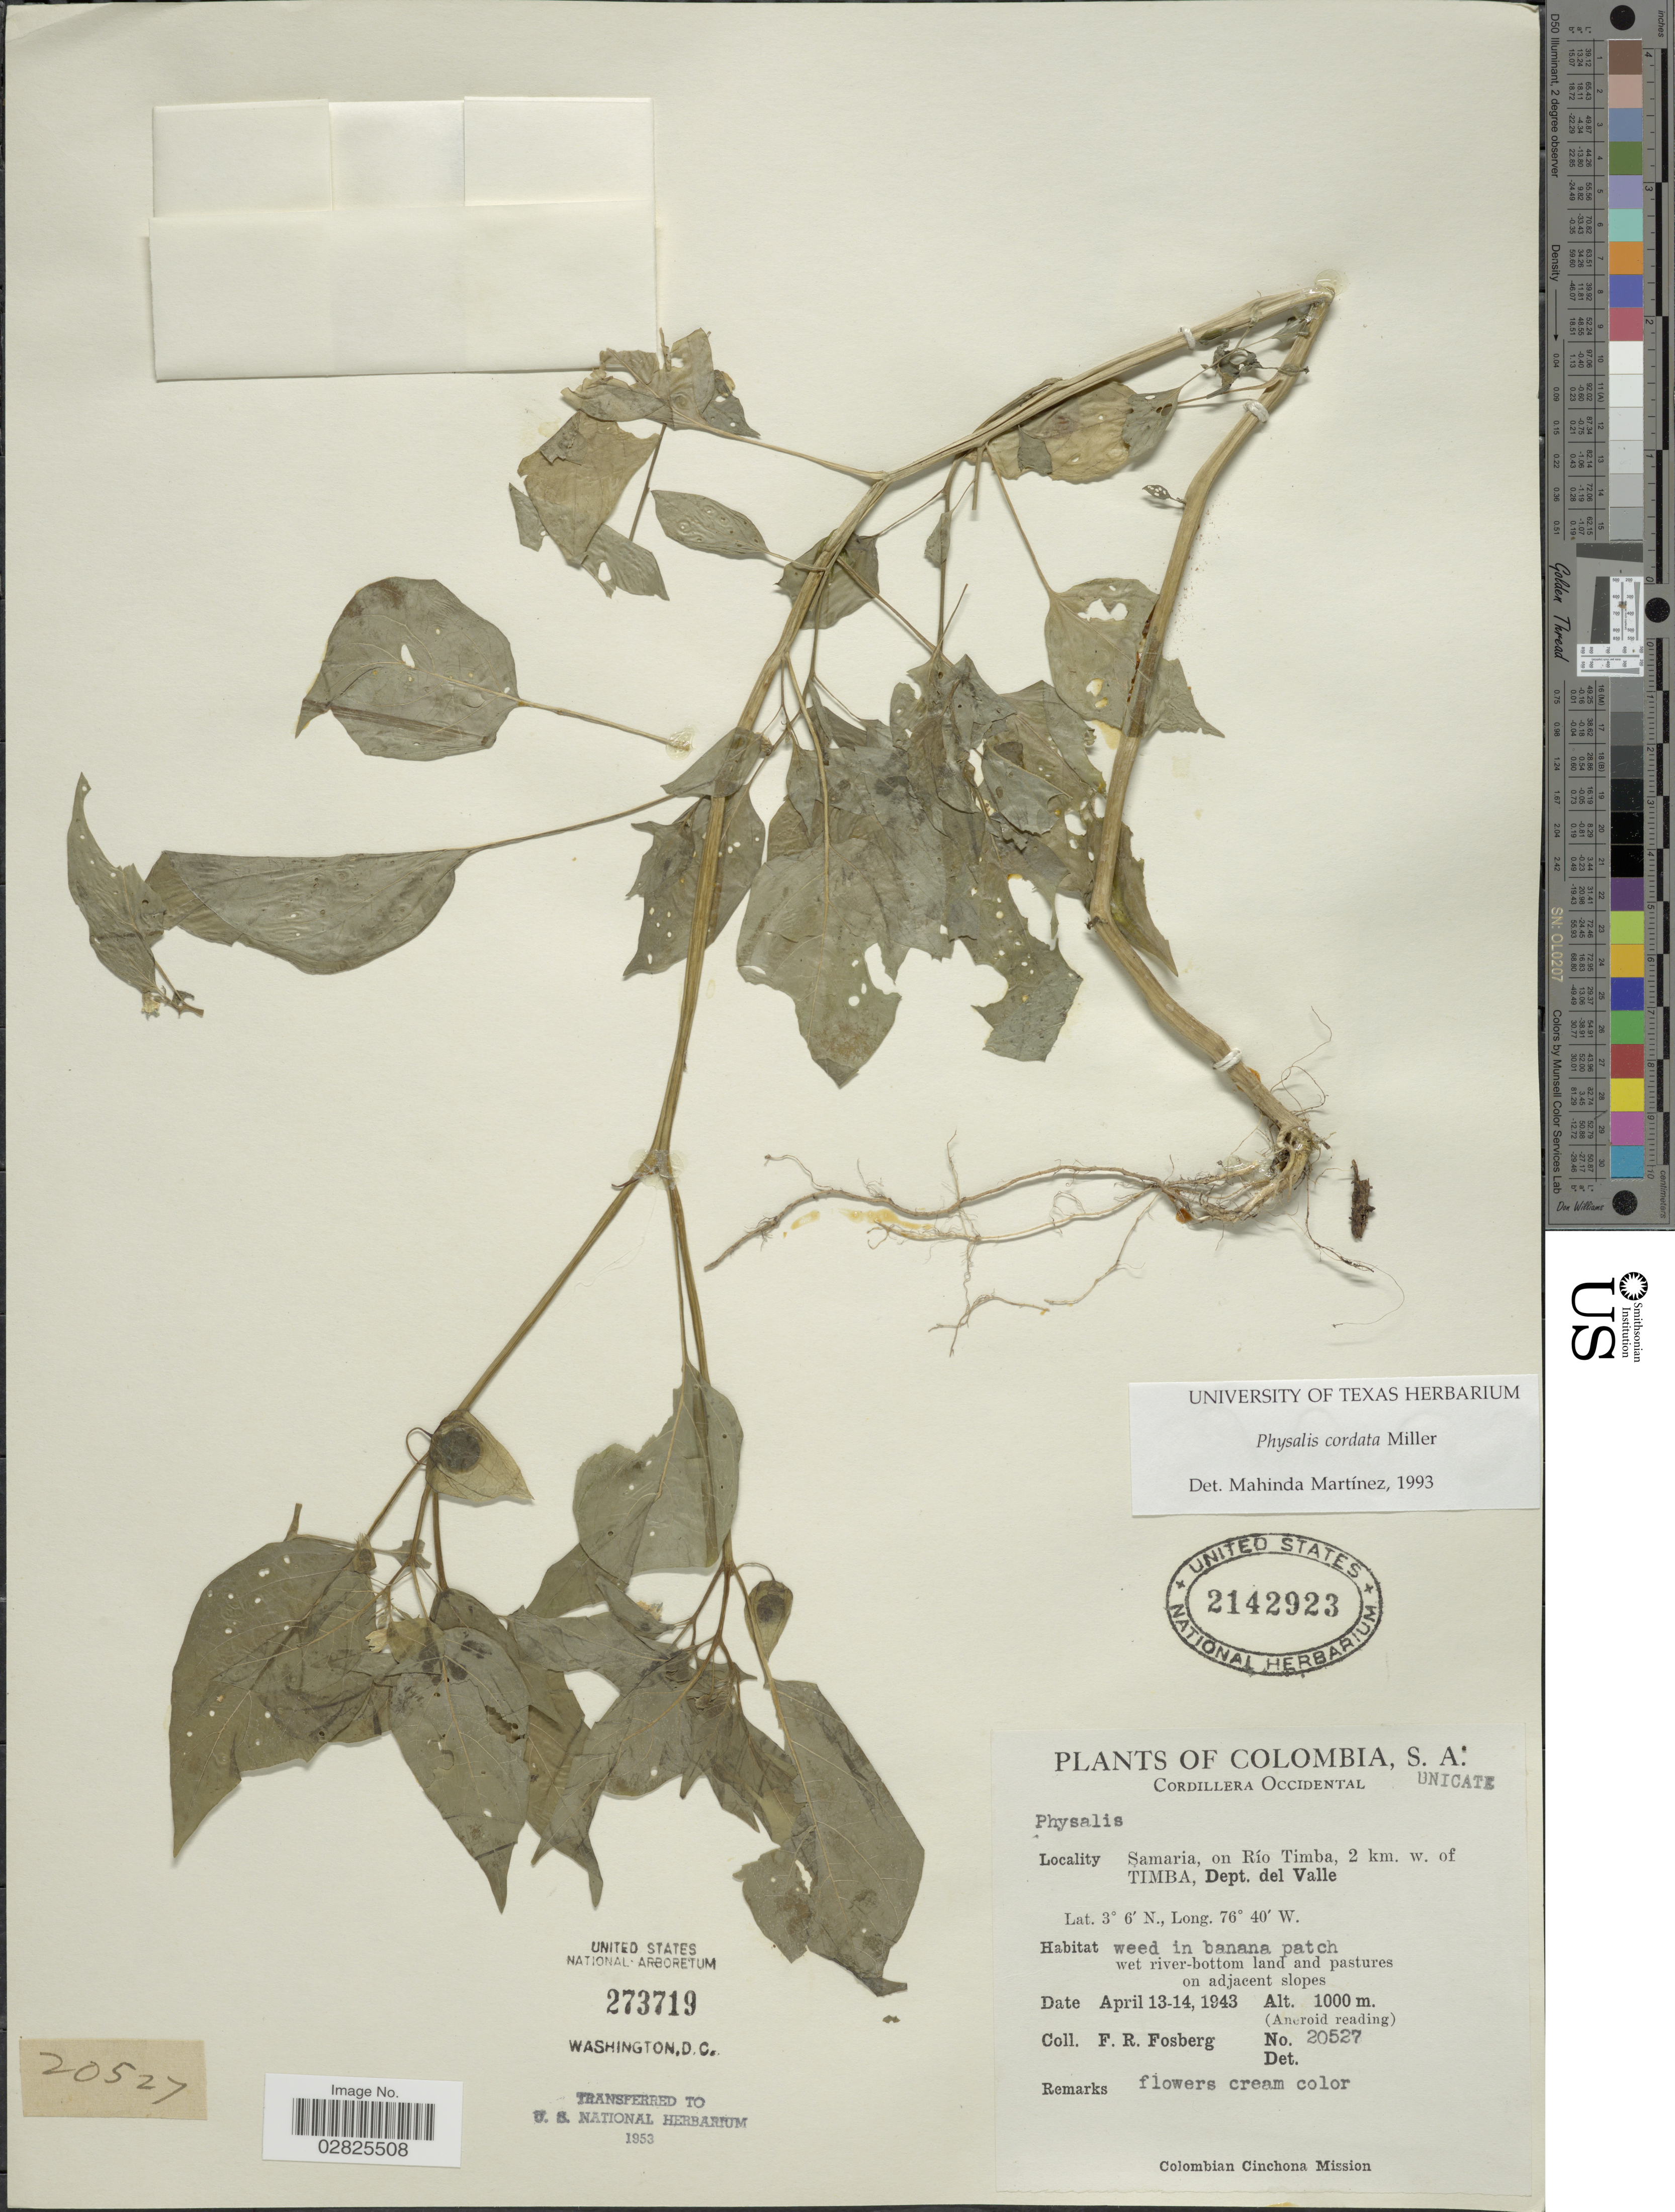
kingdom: Plantae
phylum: Tracheophyta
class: Magnoliopsida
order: Solanales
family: Solanaceae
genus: Physalis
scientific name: Physalis cordata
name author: Mill.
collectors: F. R. Fosberg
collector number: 20527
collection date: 1943-04-13/1943-04-14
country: Colombia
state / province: Valle del Cauca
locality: Cordillera Occidental. Samaria, on Río Timba, 2 km. w. of Timba, Dept. del Valle.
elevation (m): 1000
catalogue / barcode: US 2142923